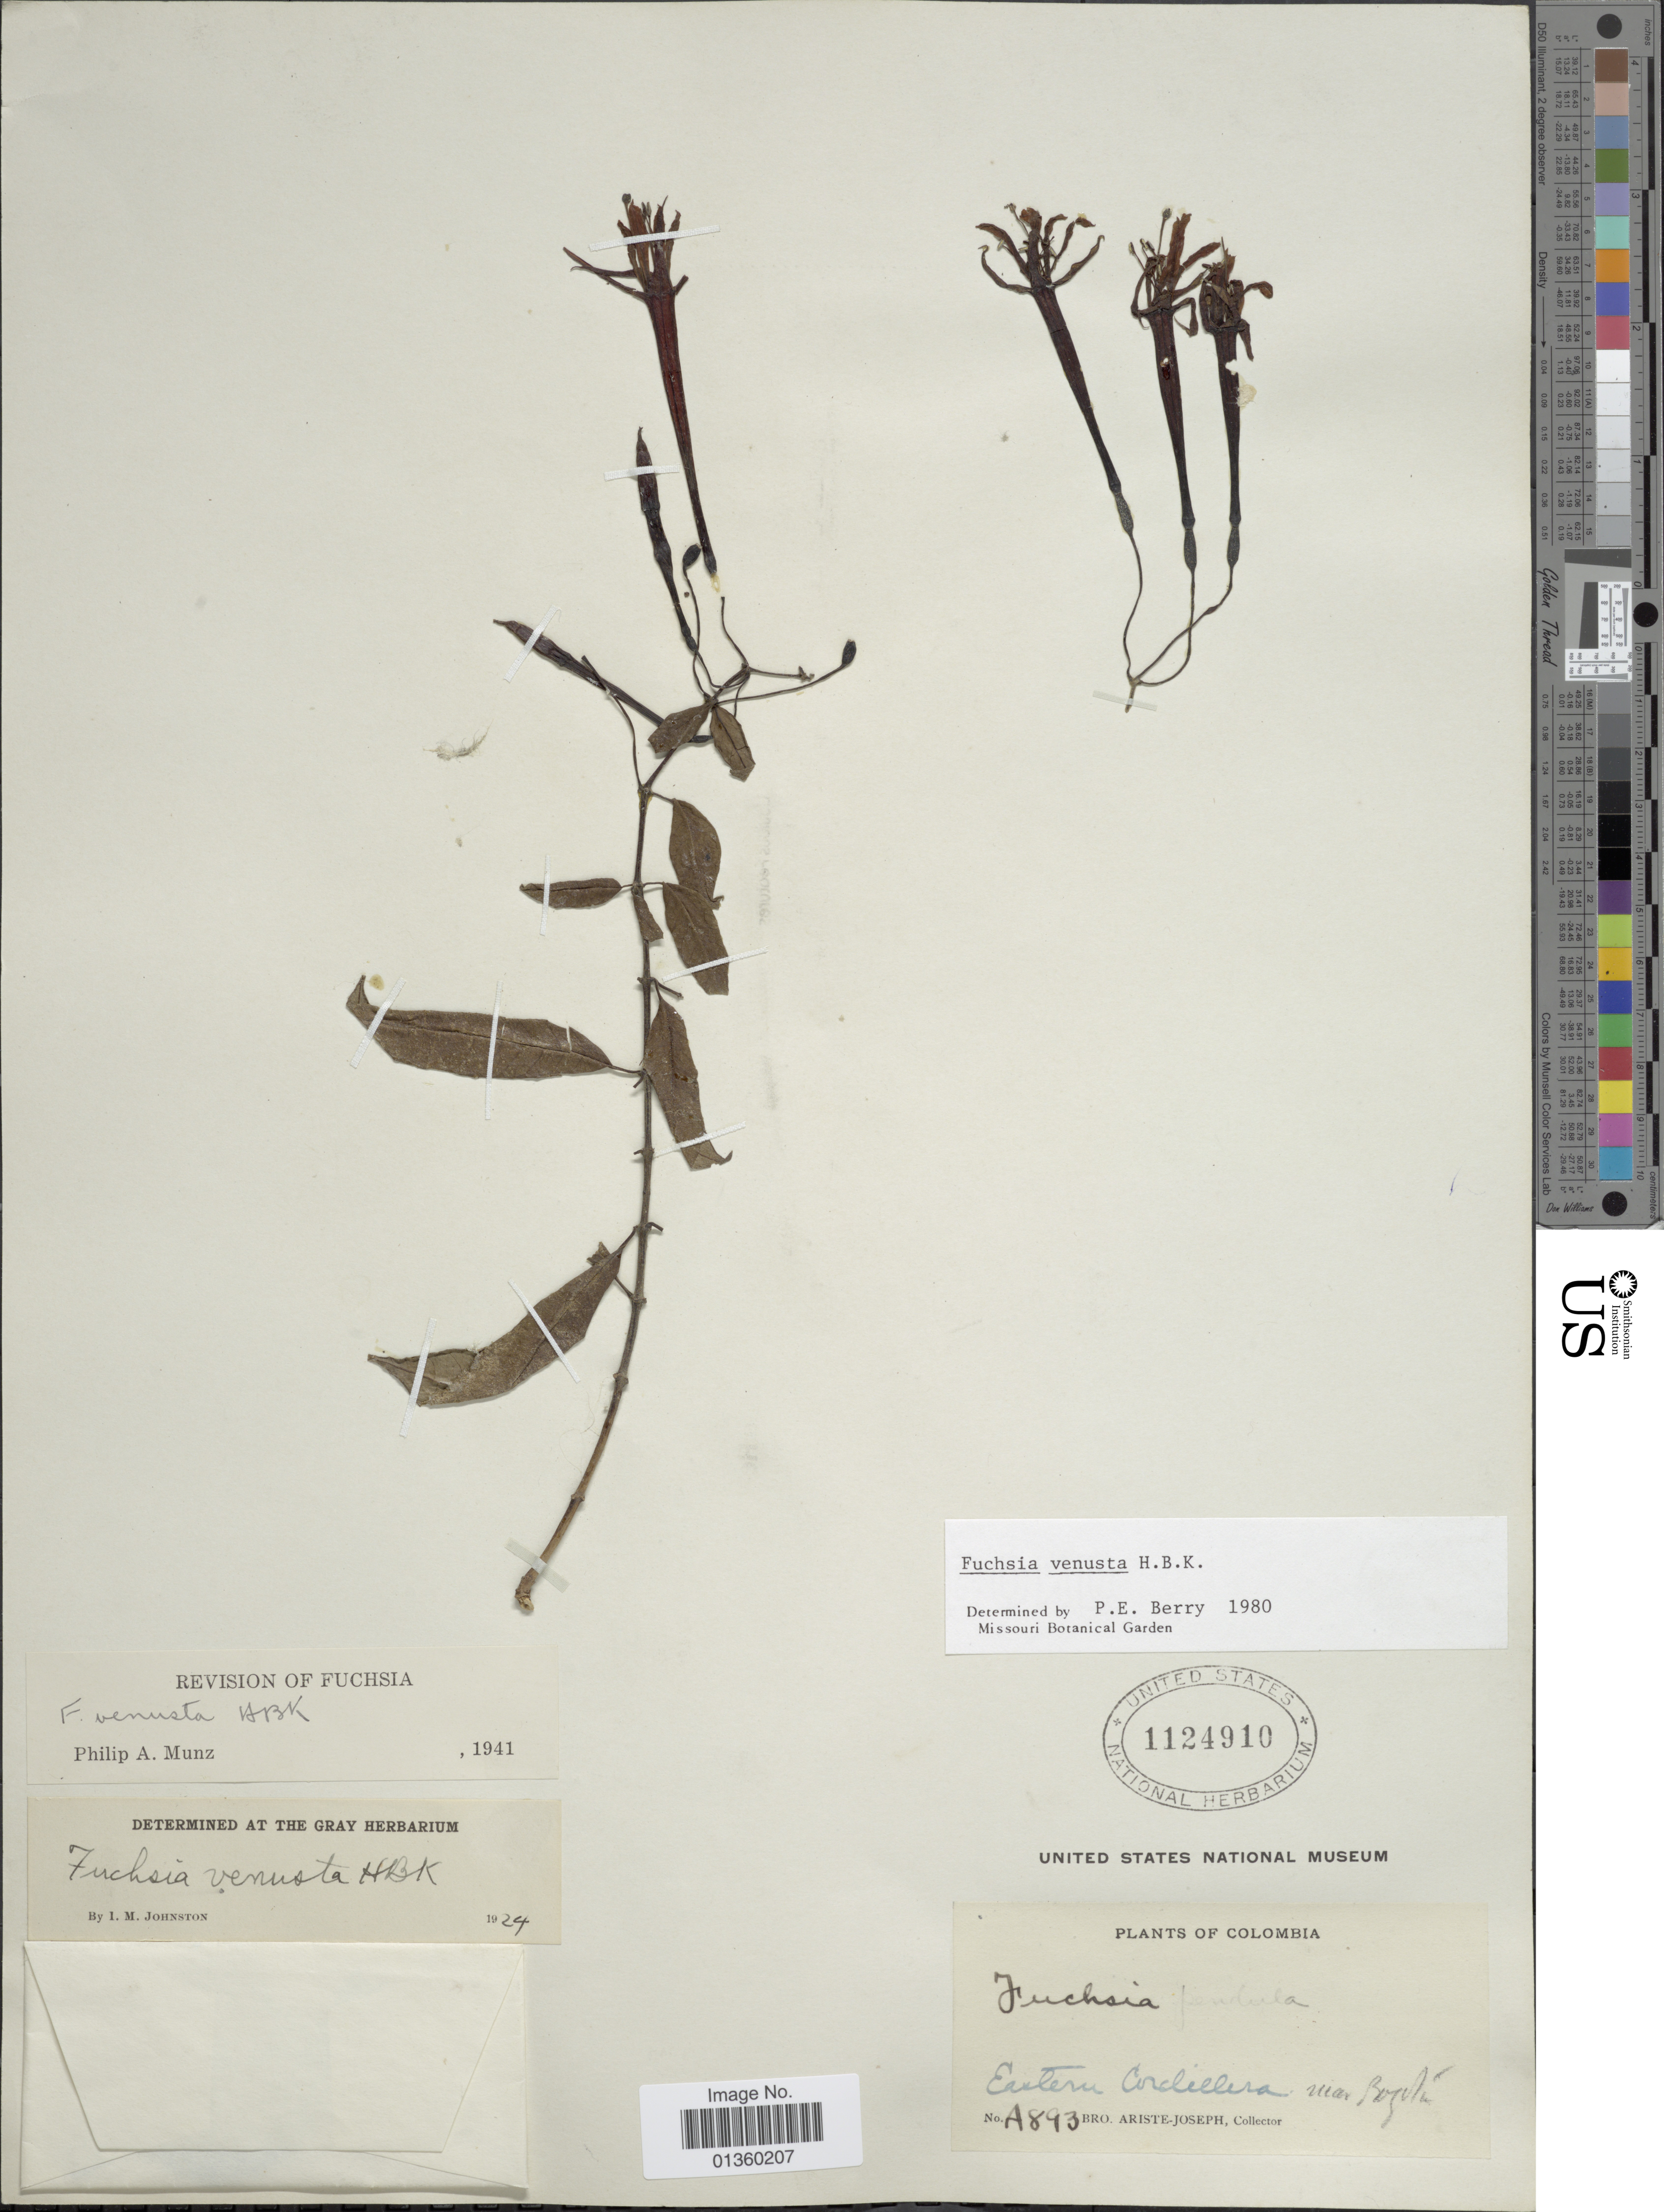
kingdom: Plantae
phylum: Tracheophyta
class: Magnoliopsida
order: Myrtales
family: Onagraceae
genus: Fuchsia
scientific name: Fuchsia venusta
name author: Kunth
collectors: Bro. Ariste-Joseph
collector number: A893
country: Colombia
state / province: Bogota D.C.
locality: Eastern Cordillera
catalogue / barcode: US 1124910